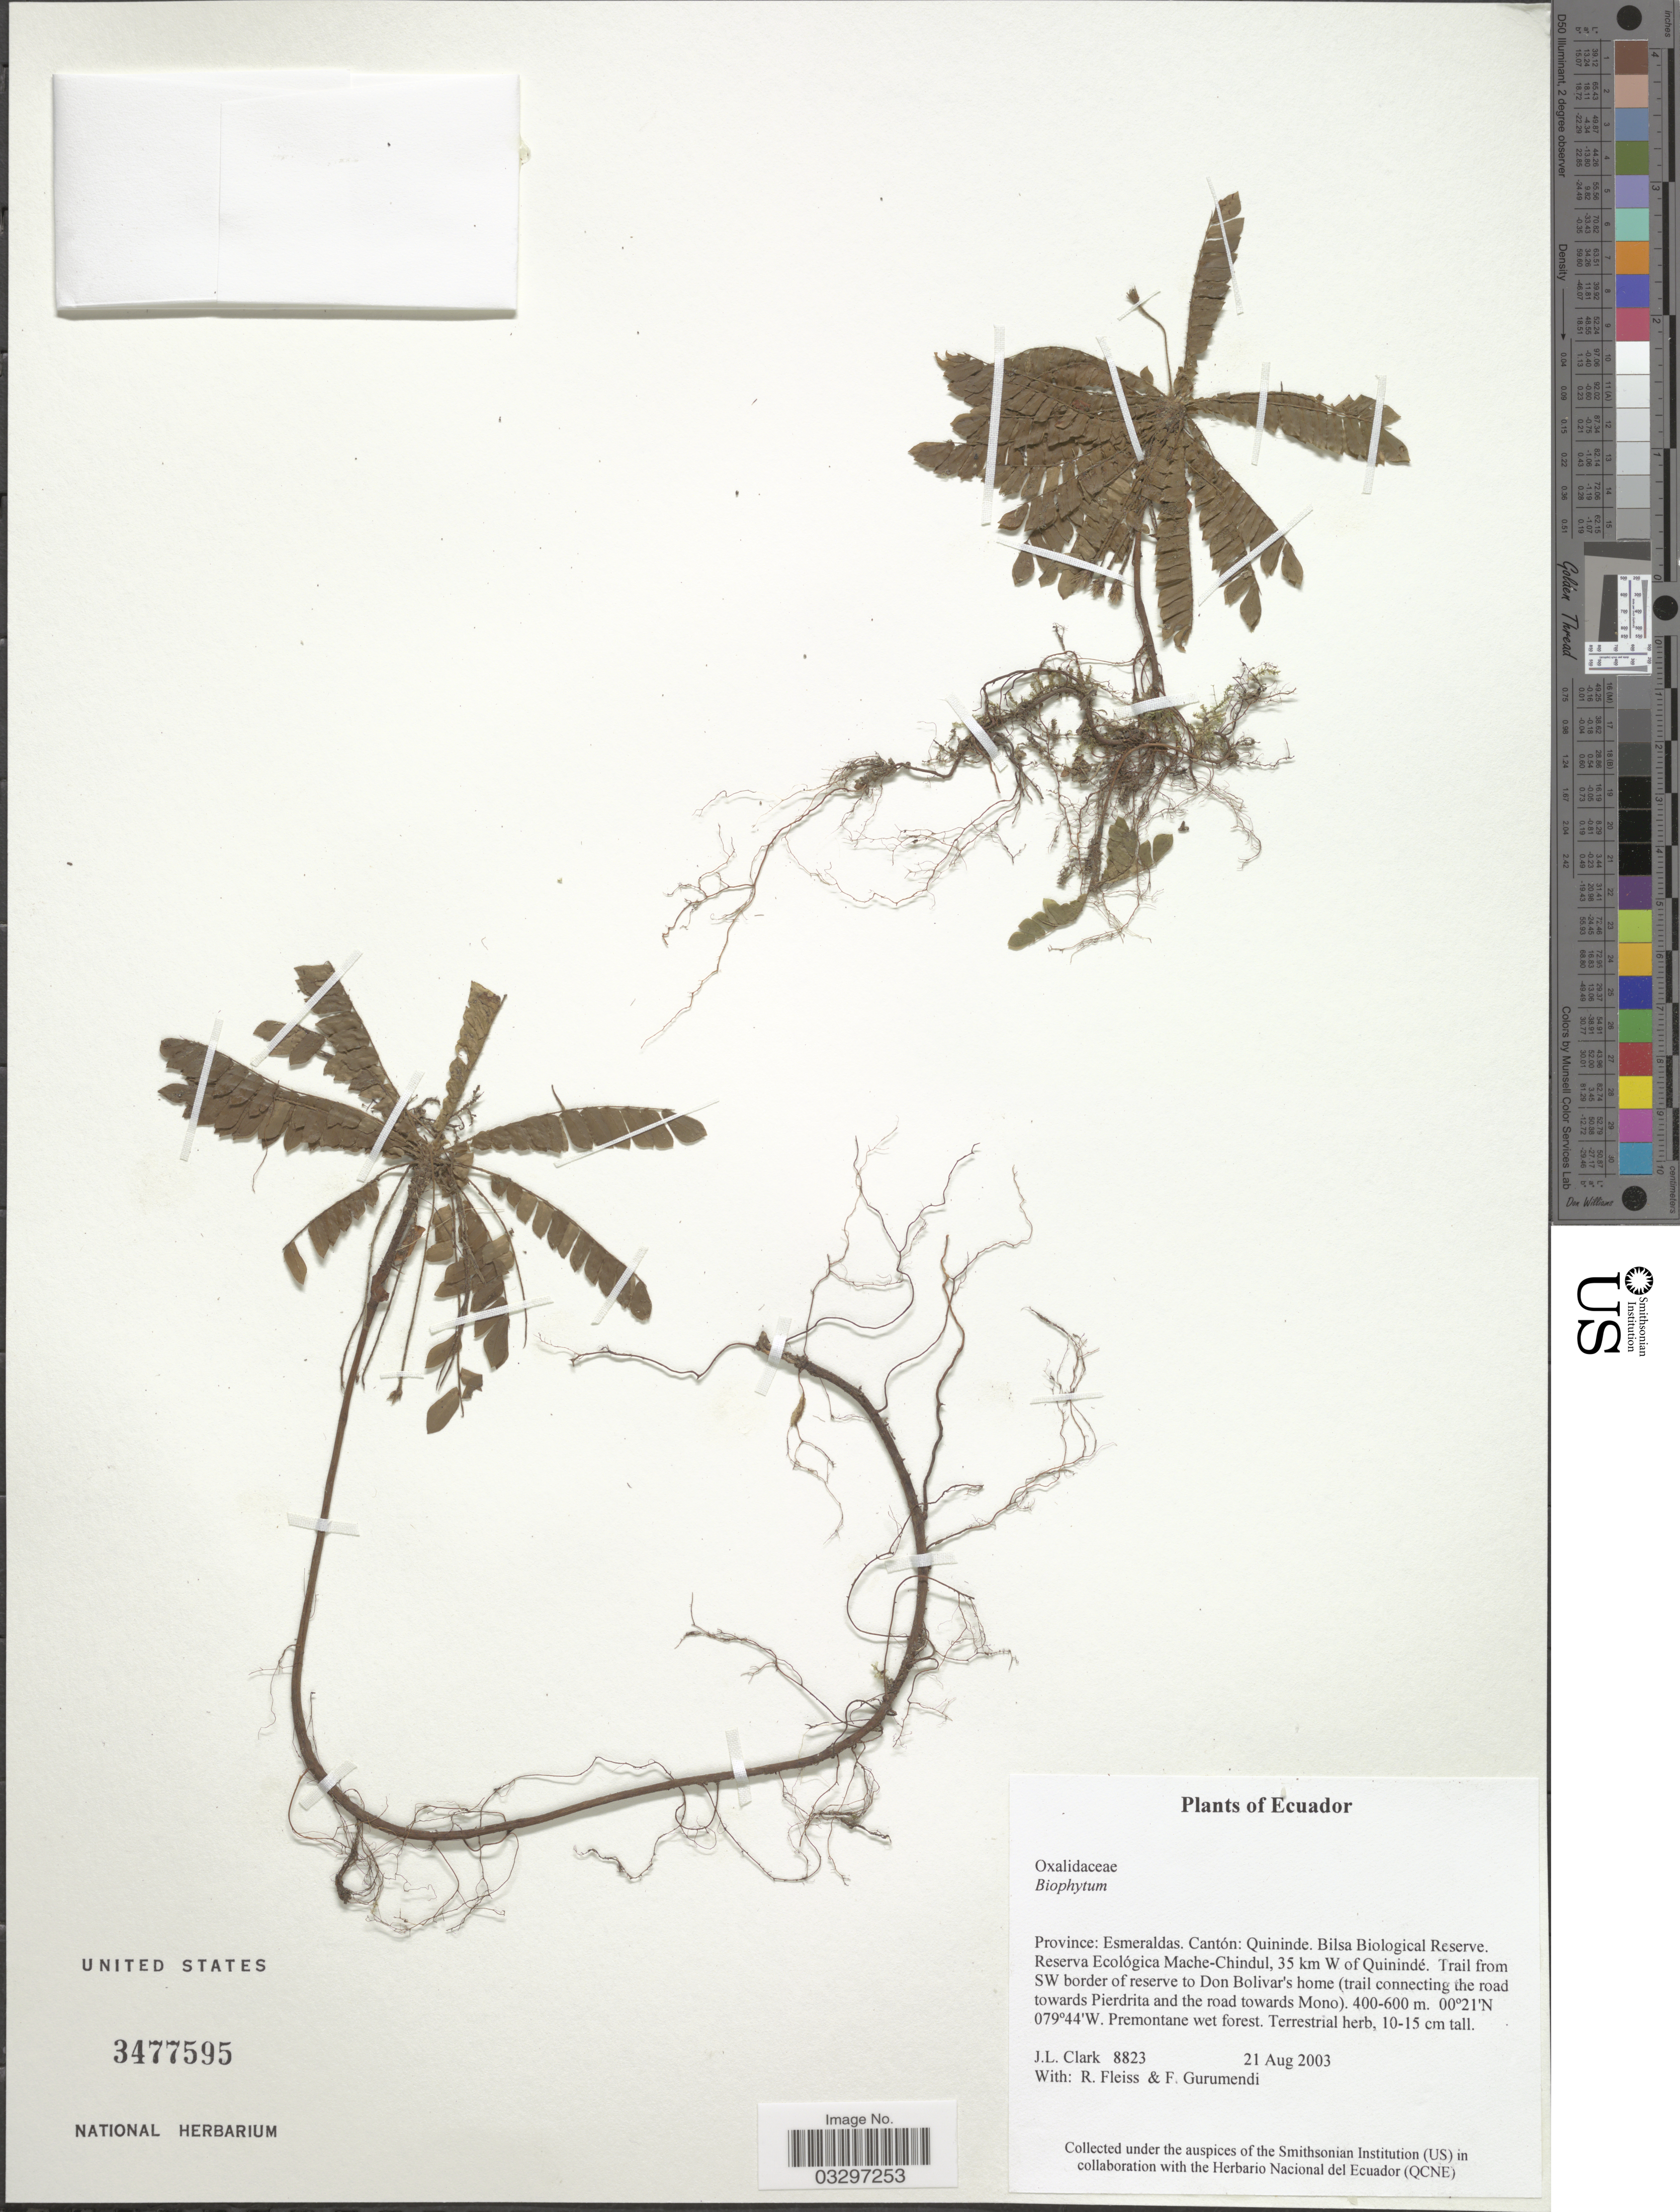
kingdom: Plantae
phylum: Tracheophyta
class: Magnoliopsida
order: Oxalidales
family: Oxalidaceae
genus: Biophytum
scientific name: Biophytum sp.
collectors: J. L. Clark, R. Fleiss & F. Gurumendí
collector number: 8823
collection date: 2003-08-21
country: Ecuador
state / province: Esmeraldas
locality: Cantón: Quininde. Bilsa Biological Reserve. Reserva Ecológica Mache-Chindul, 35 km W of Quinindé. Trail from SW border of reserve to Don Bolivar's home (trail connecting the road towards Pierdrita and the road towards Mono).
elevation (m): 400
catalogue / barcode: US 3477595